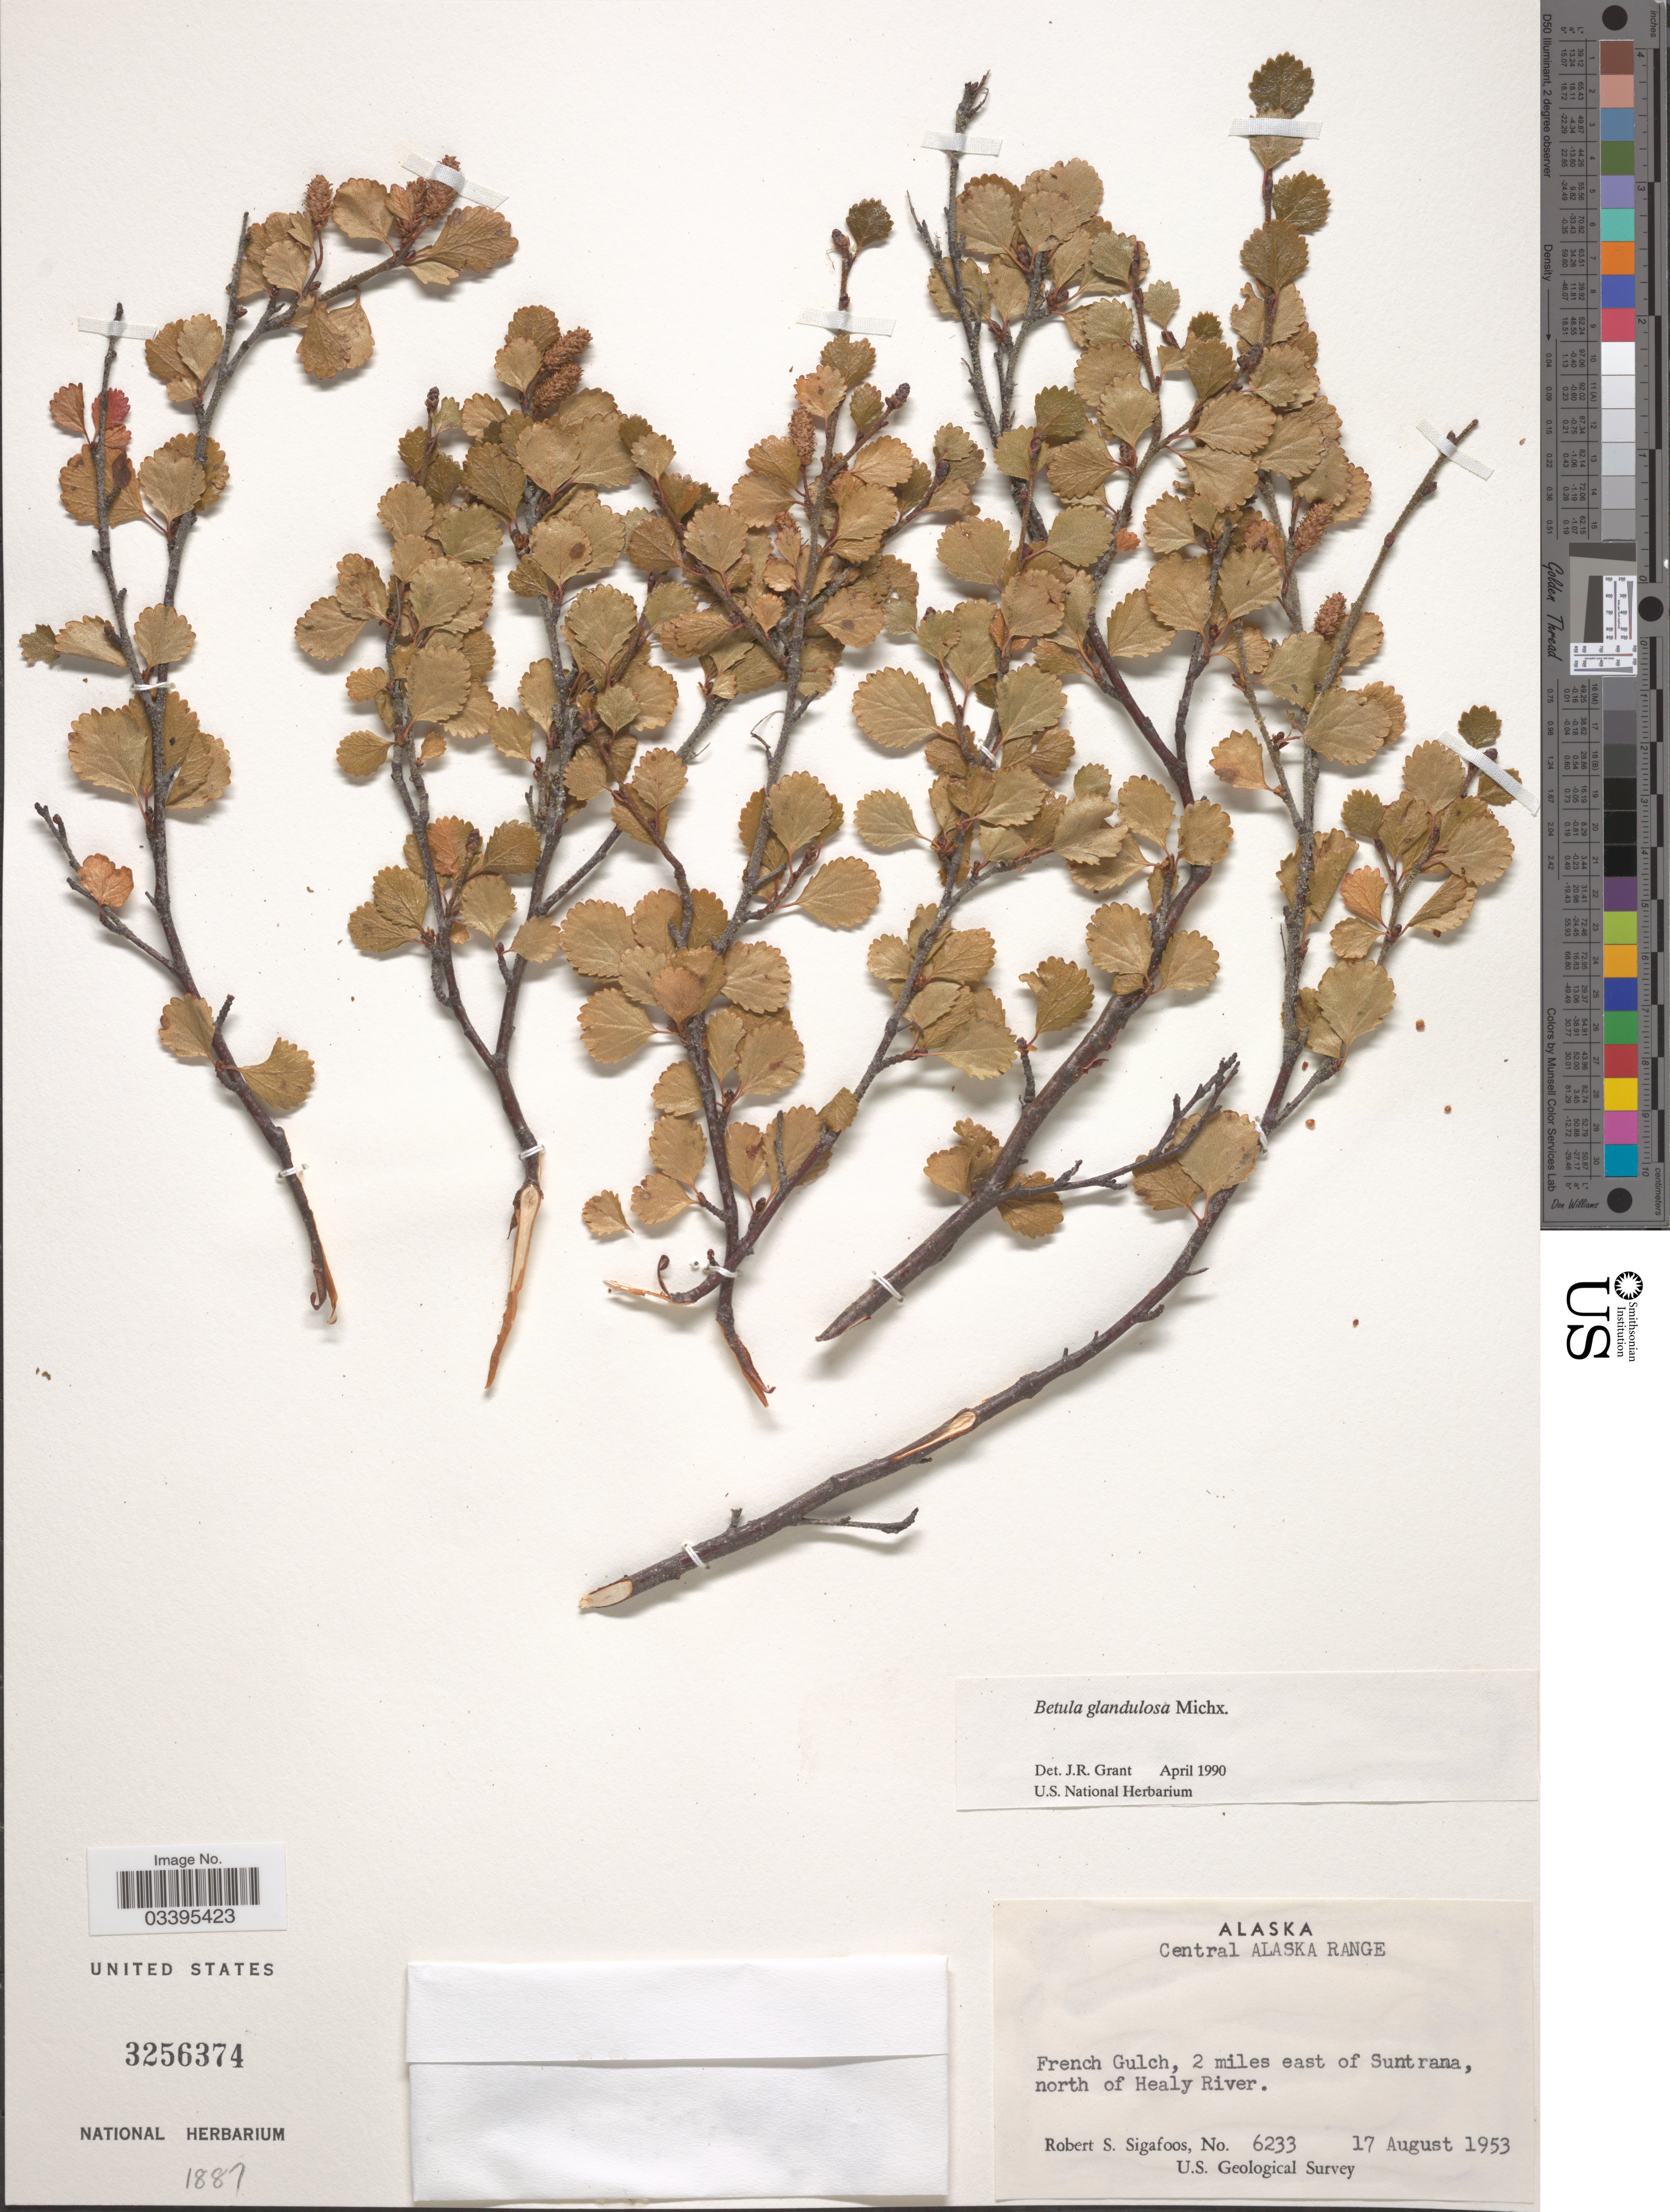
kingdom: Plantae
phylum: Tracheophyta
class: Magnoliopsida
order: Fagales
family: Betulaceae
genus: Betula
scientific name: Betula glandulosa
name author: Michx.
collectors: R. Sigafoos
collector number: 6233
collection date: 1953-08-17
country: United States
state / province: Alaska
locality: Central Alaska Range. French Gulch, 2 miles east of Suntrana, north of Healy River.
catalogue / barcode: US 3256374